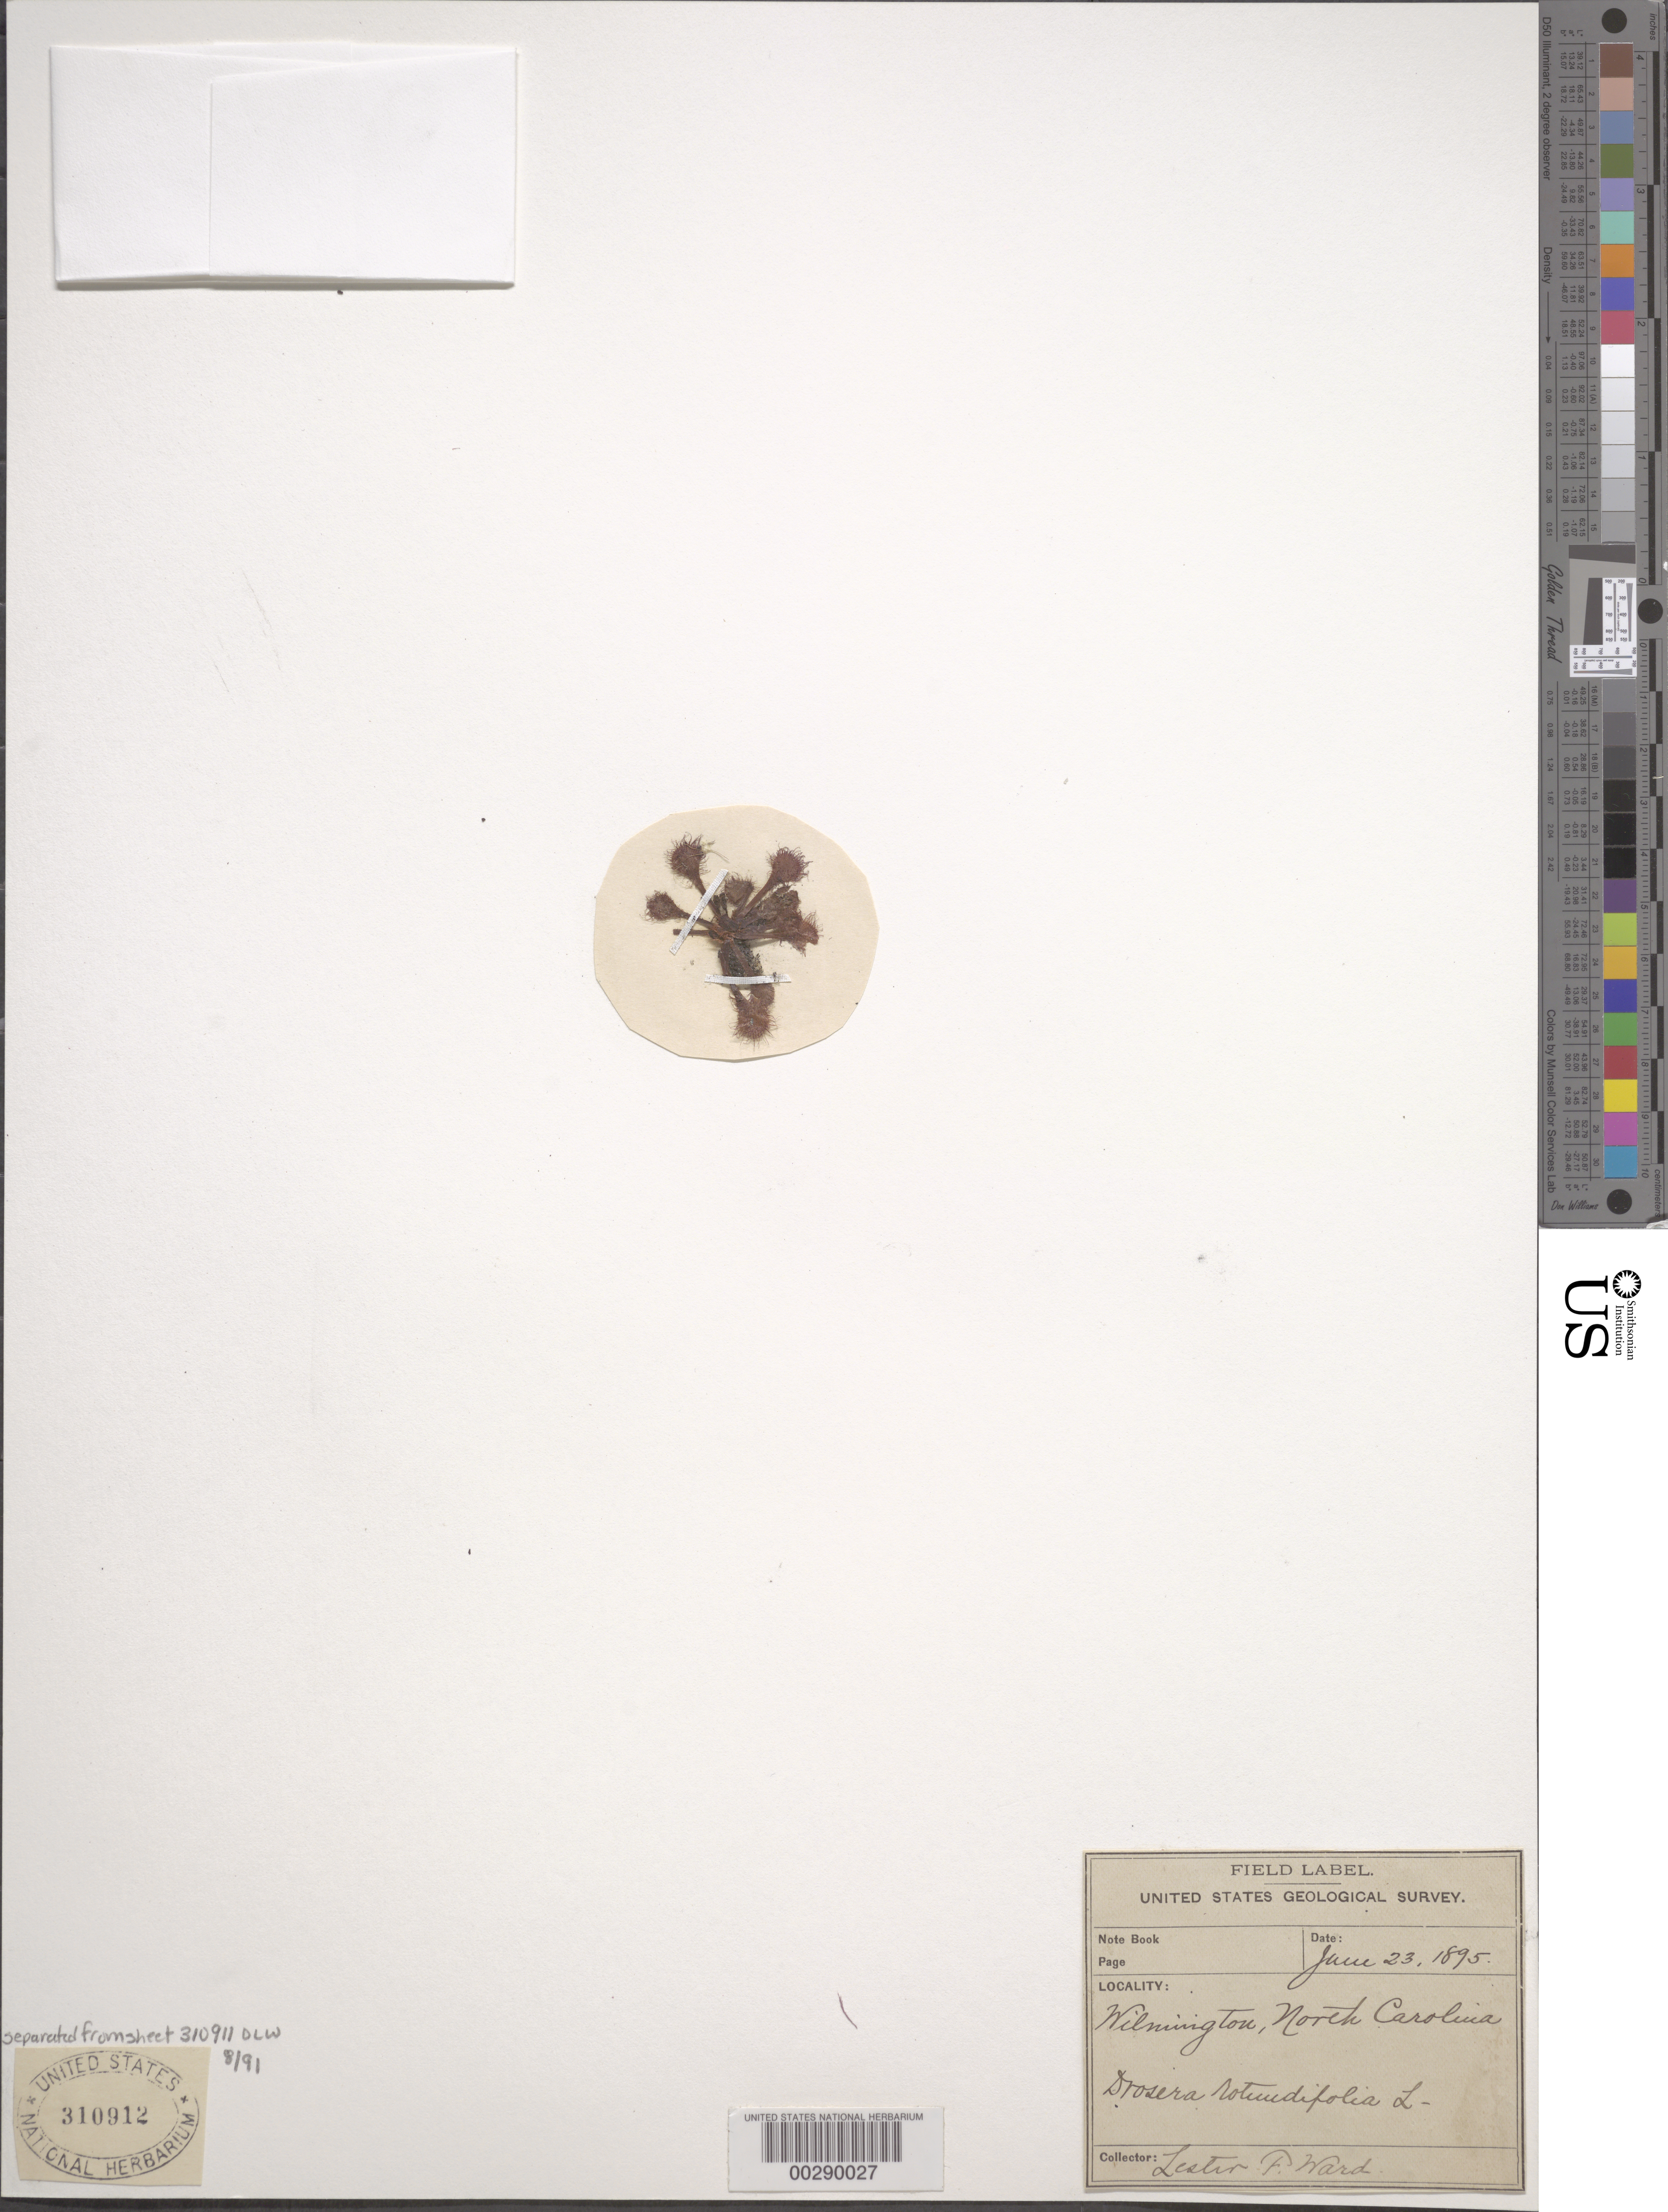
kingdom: Plantae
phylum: Tracheophyta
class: Magnoliopsida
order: Caryophyllales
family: Droseraceae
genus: Drosera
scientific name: Drosera rotundifolia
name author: L.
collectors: L. F. Ward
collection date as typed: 23 Jun 1895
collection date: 1895-06-23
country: United States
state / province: North Carolina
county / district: New Hanover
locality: Wilmington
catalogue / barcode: US 310912